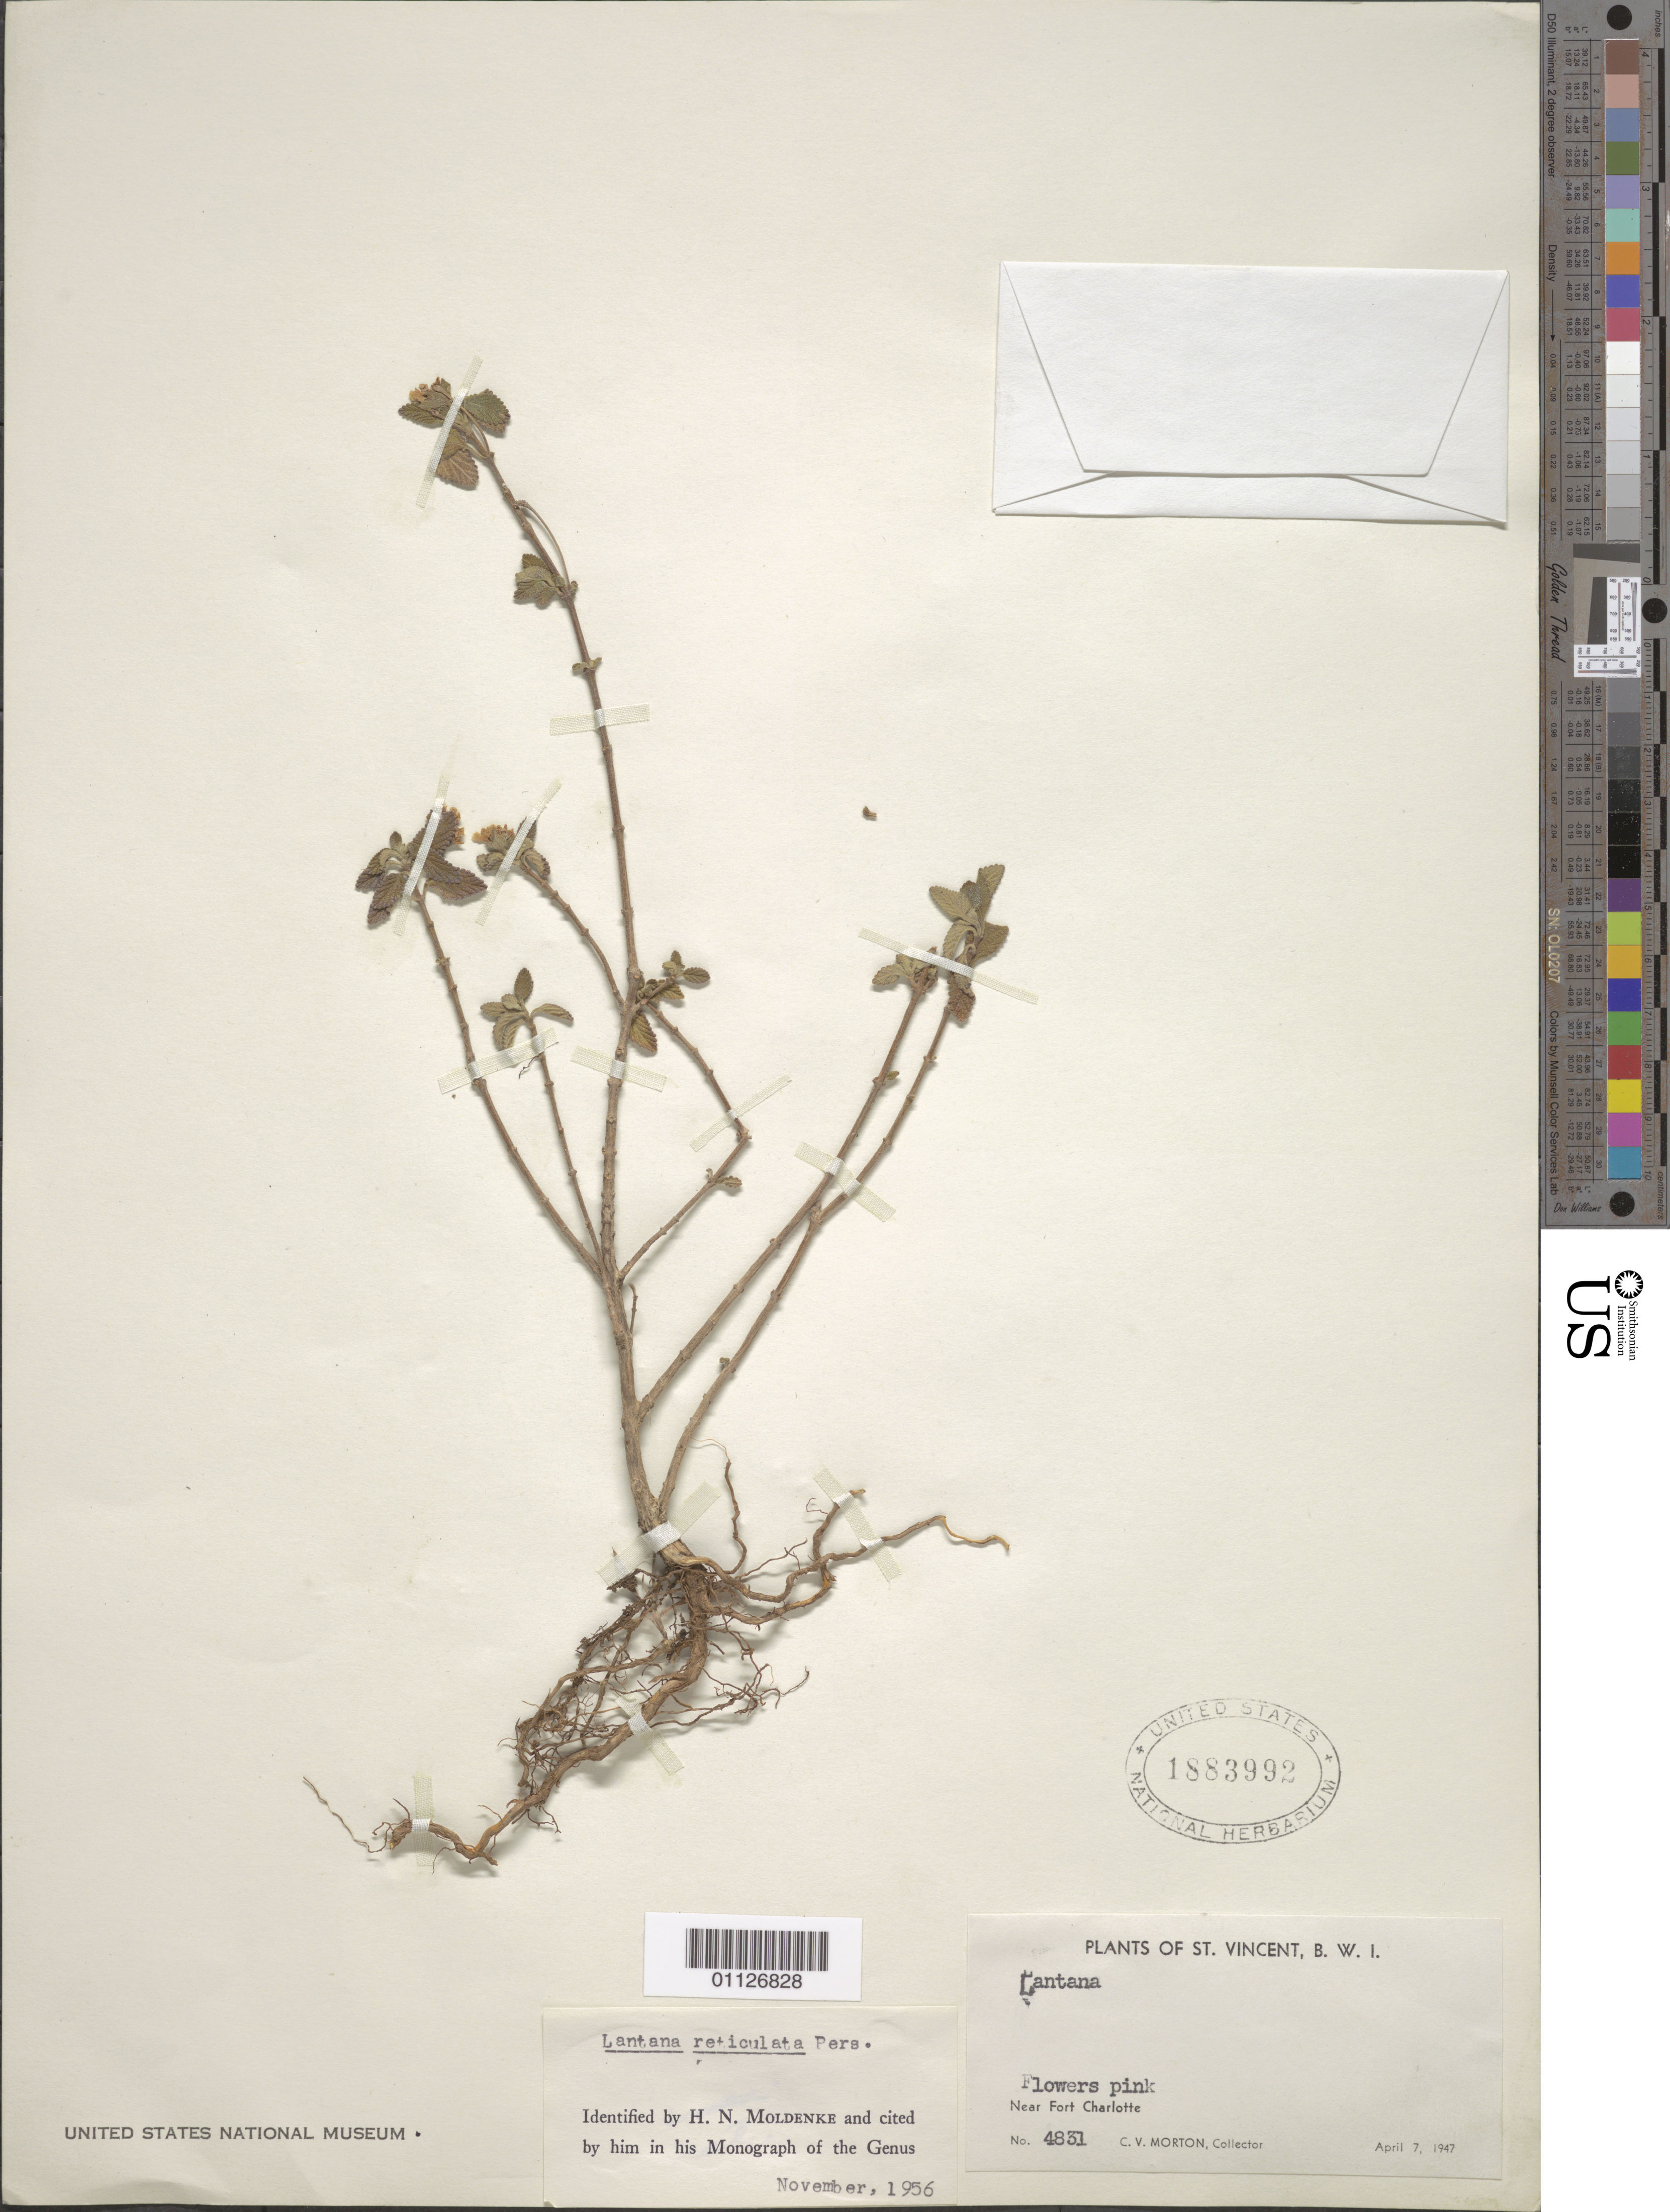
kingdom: Plantae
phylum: Tracheophyta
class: Magnoliopsida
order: Lamiales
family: Verbenaceae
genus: Lantana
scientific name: Lantana reticulata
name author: Pers.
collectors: C. V. Morton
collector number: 4831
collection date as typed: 07 Apr 1947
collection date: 1947-04-07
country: St. Vincent - Grenadines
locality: Near Fort Charlotte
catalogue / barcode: US 1883992